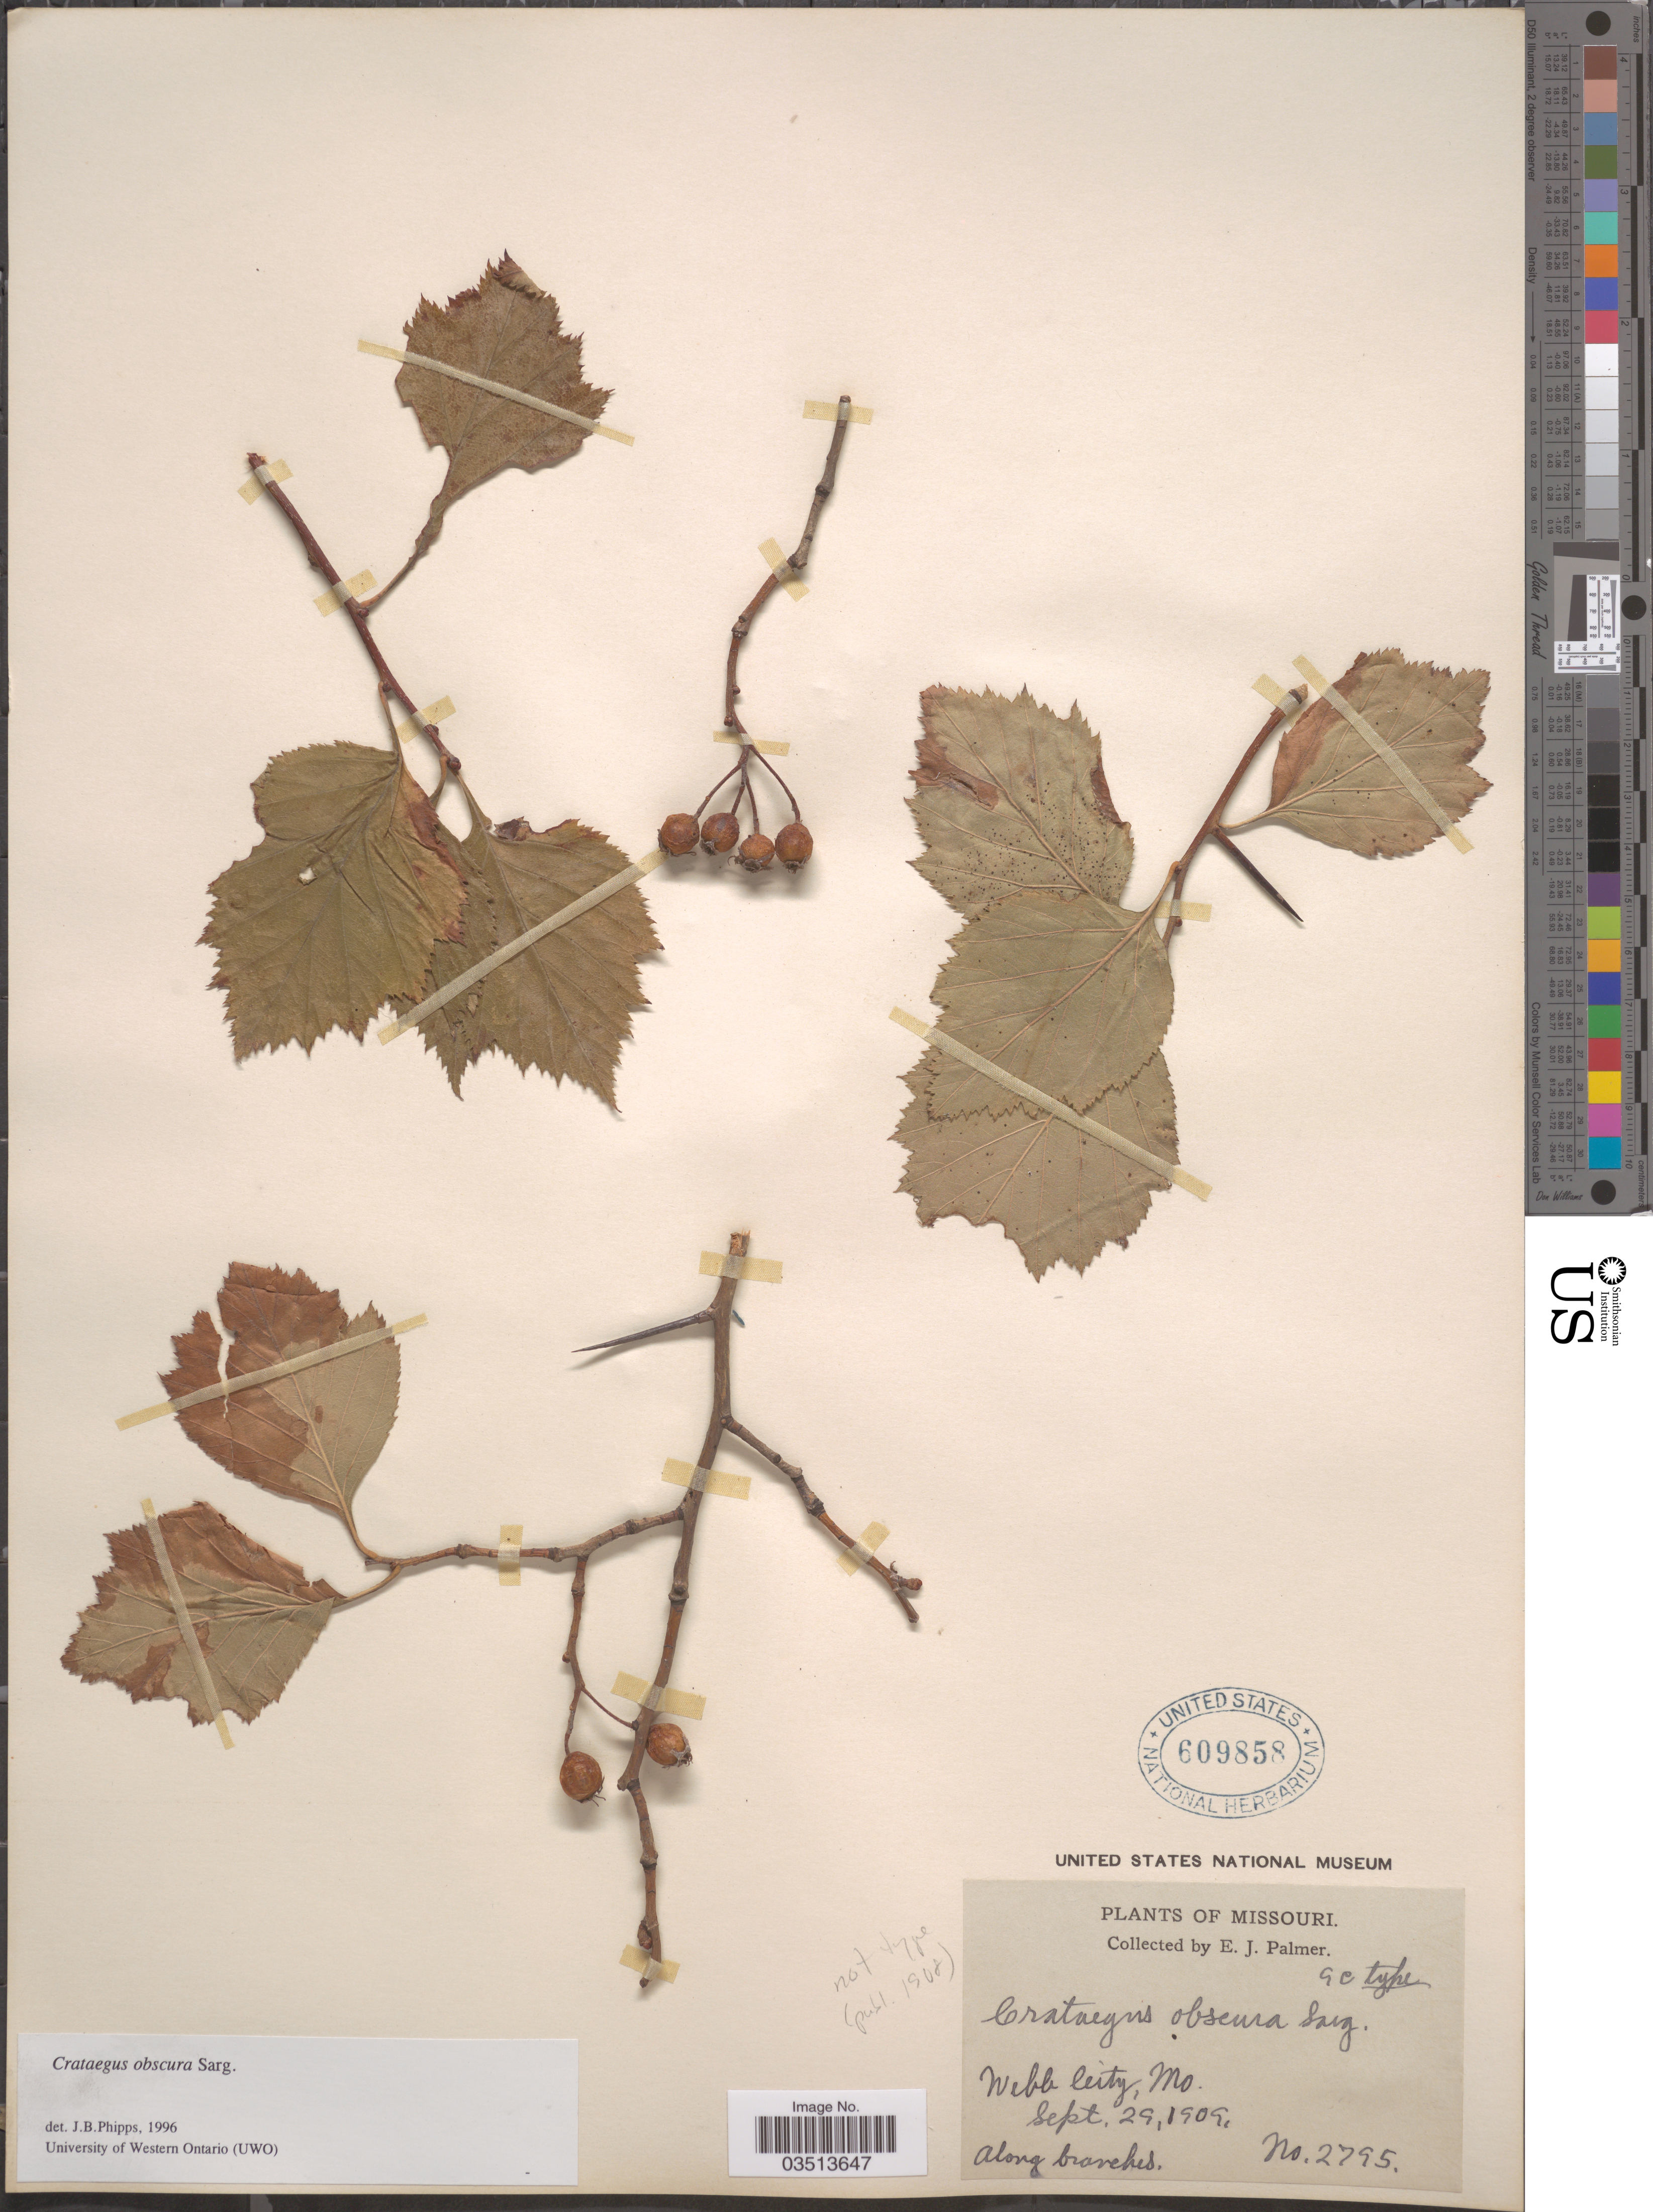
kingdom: Plantae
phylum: Tracheophyta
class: Magnoliopsida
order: Rosales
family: Rosaceae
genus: Crataegus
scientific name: Crataegus calpodendron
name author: (Ehrh.) Medik.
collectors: E. J. Palmer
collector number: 2795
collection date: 1909-09-29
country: United States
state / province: Missouri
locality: Webb City.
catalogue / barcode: US 609858